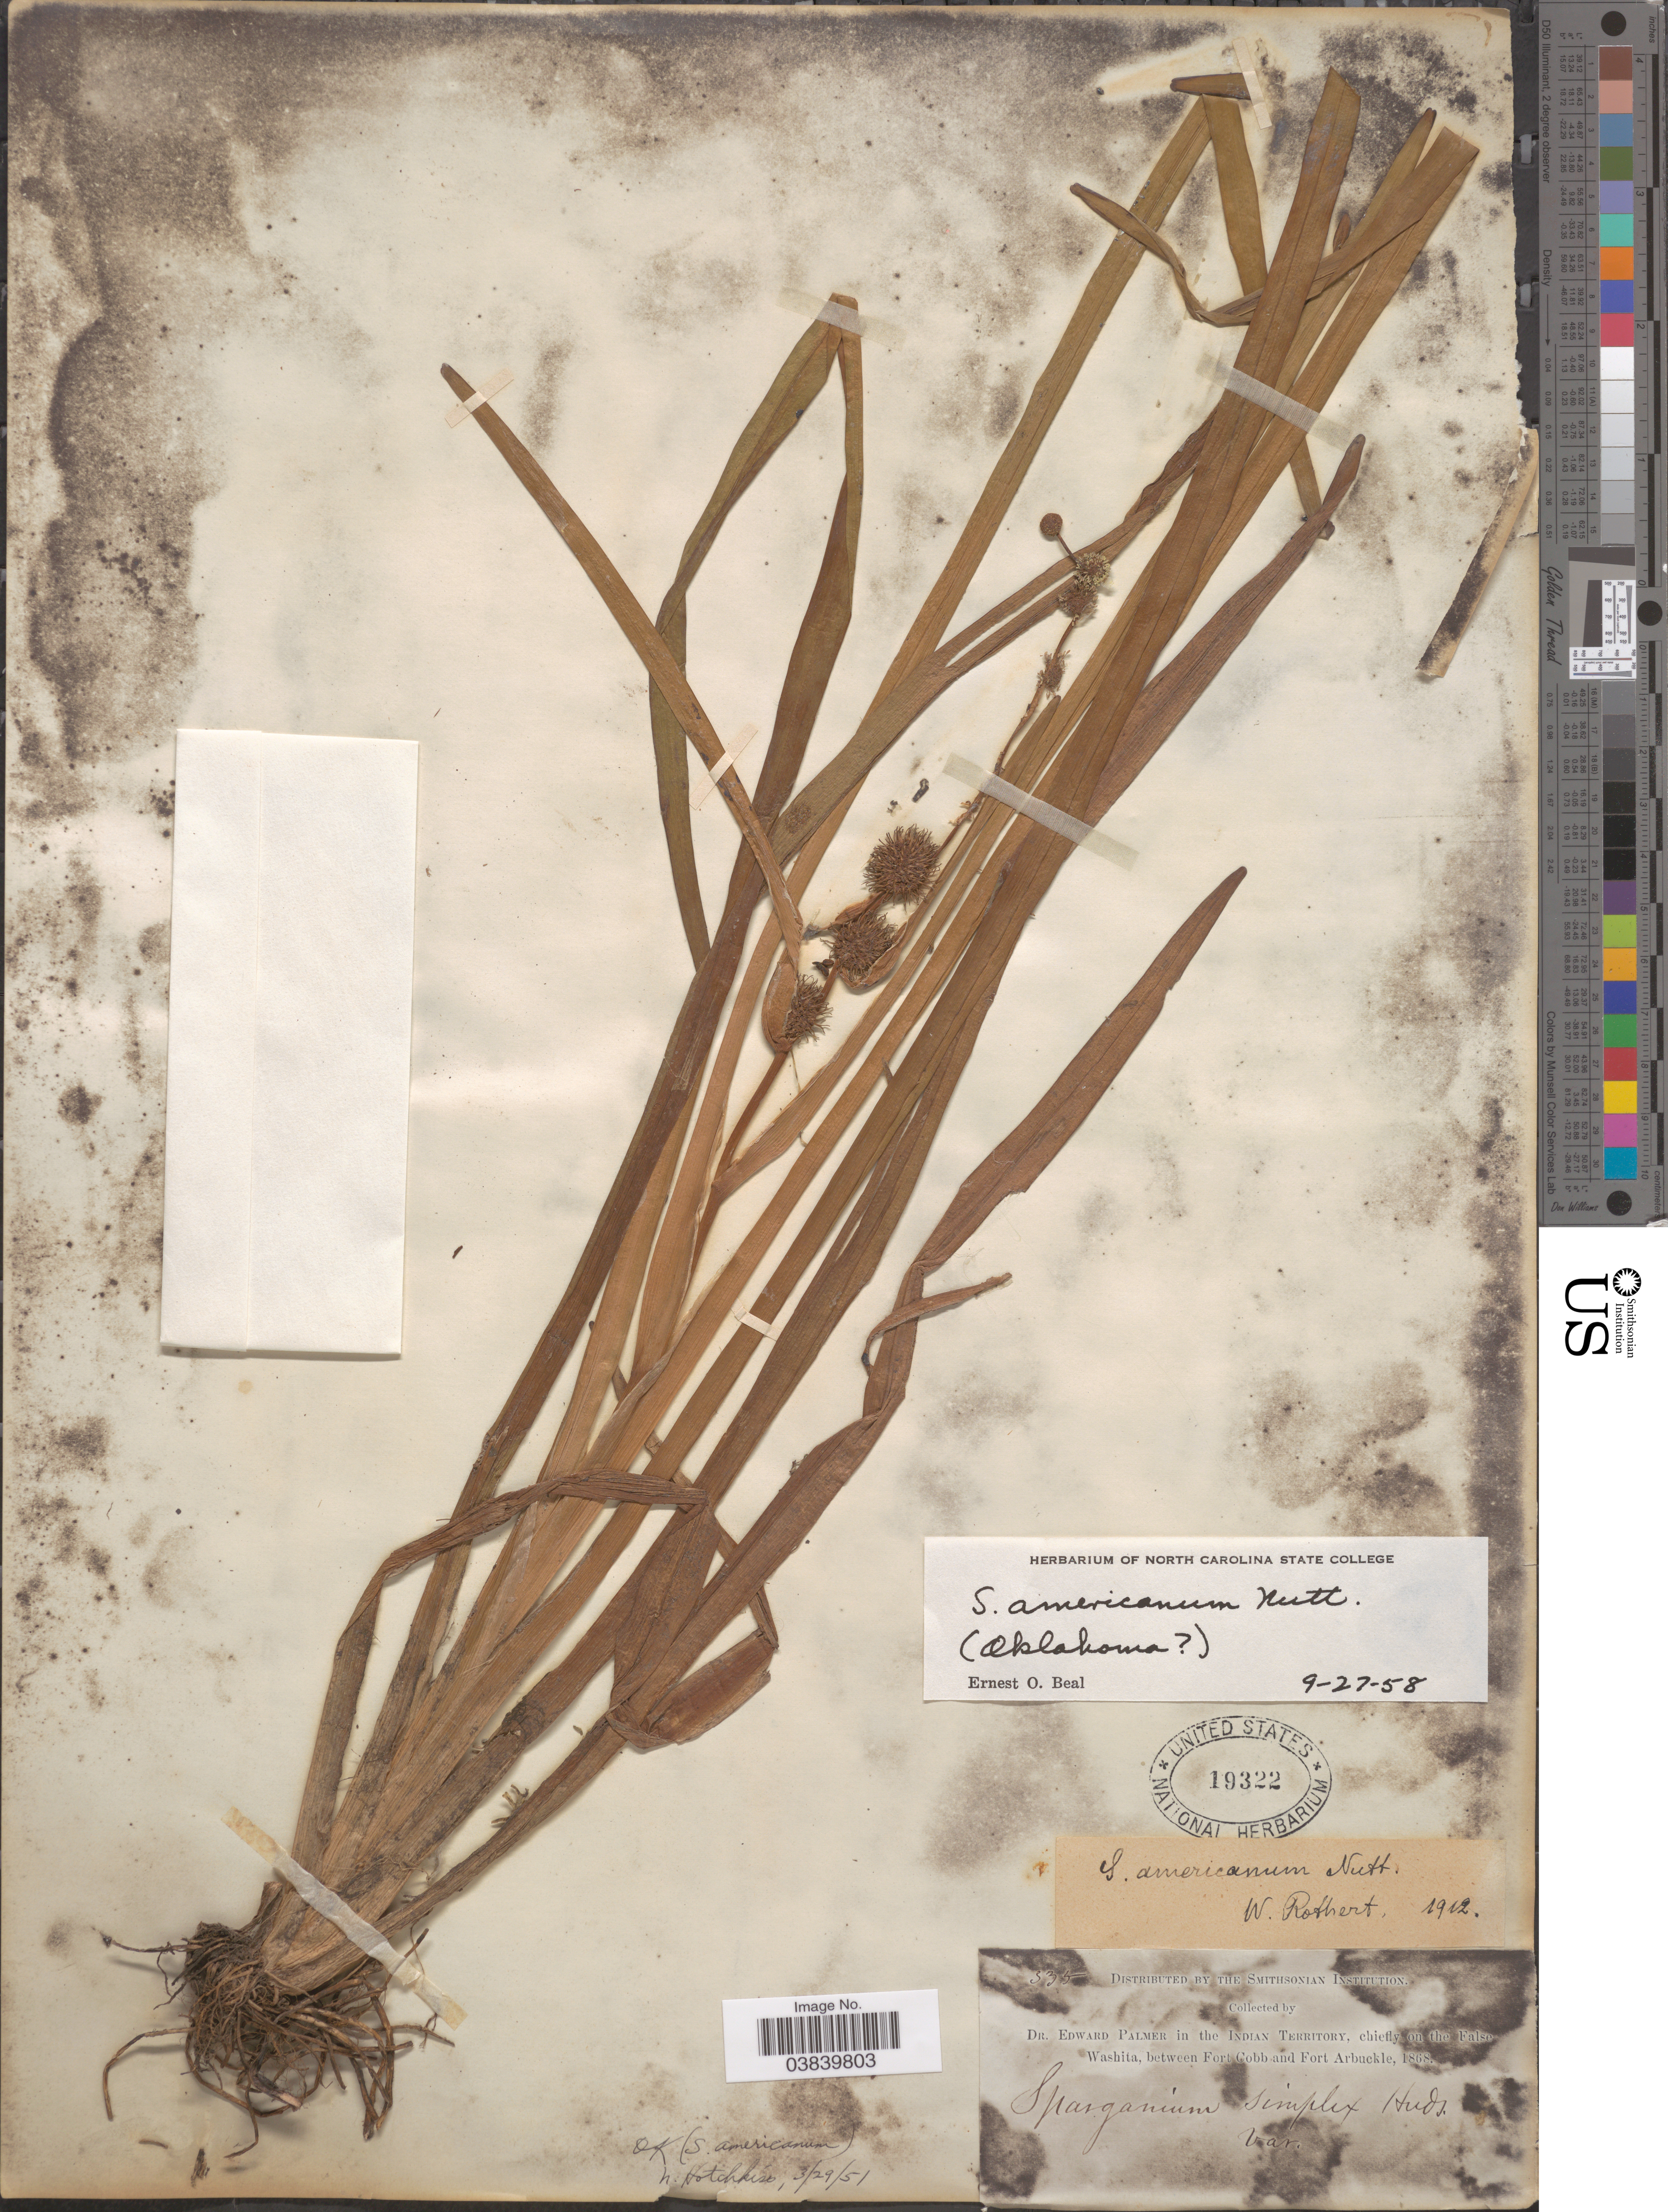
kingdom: Plantae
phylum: Tracheophyta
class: Liliopsida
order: Poales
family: Typhaceae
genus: Sparganium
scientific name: Sparganium americanum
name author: Nutt.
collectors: E. Palmer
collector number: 33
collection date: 1868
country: United States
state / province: Oklahoma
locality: In the Indian Territory, chiefly on the False Washita, between Fort Cobb and Fort Arbuckle.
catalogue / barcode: US 19322